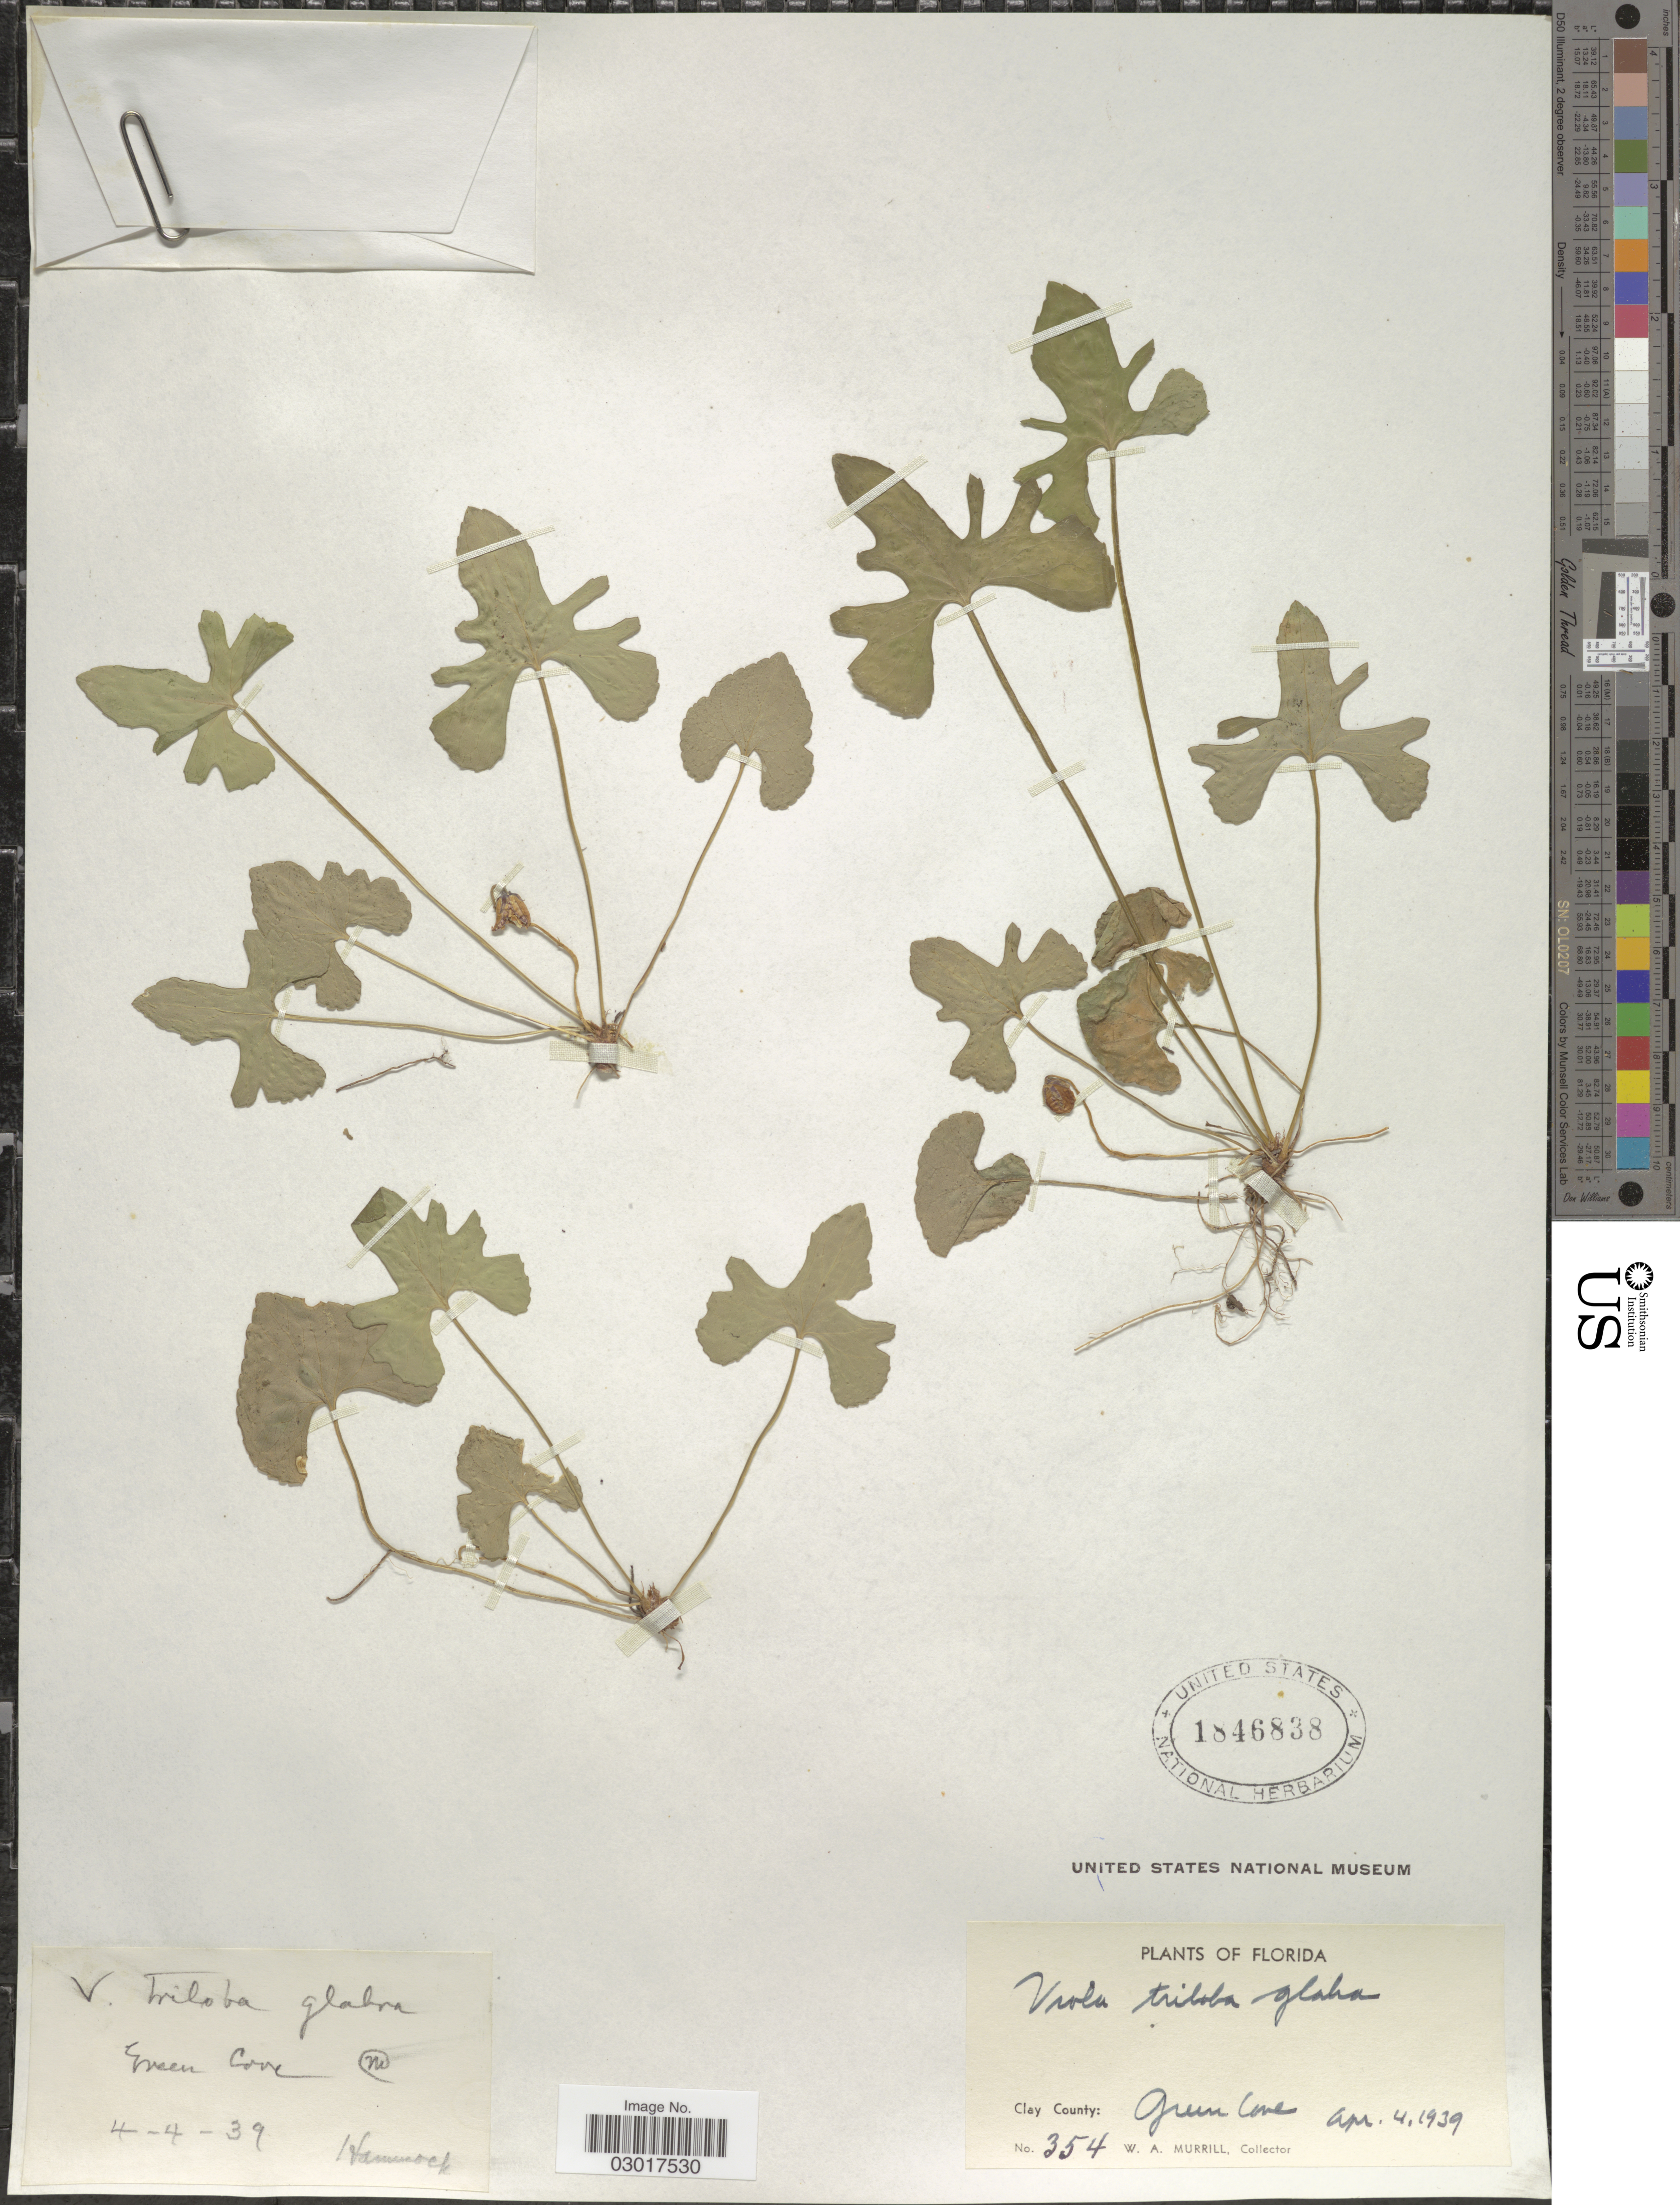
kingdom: Plantae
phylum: Tracheophyta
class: Magnoliopsida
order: Malpighiales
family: Violaceae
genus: Viola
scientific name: Viola triloba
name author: Schwein.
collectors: W. A. Murrill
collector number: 354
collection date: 1939-04-04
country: United States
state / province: Florida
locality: Clay County: Green Cove.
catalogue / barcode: US 1846838